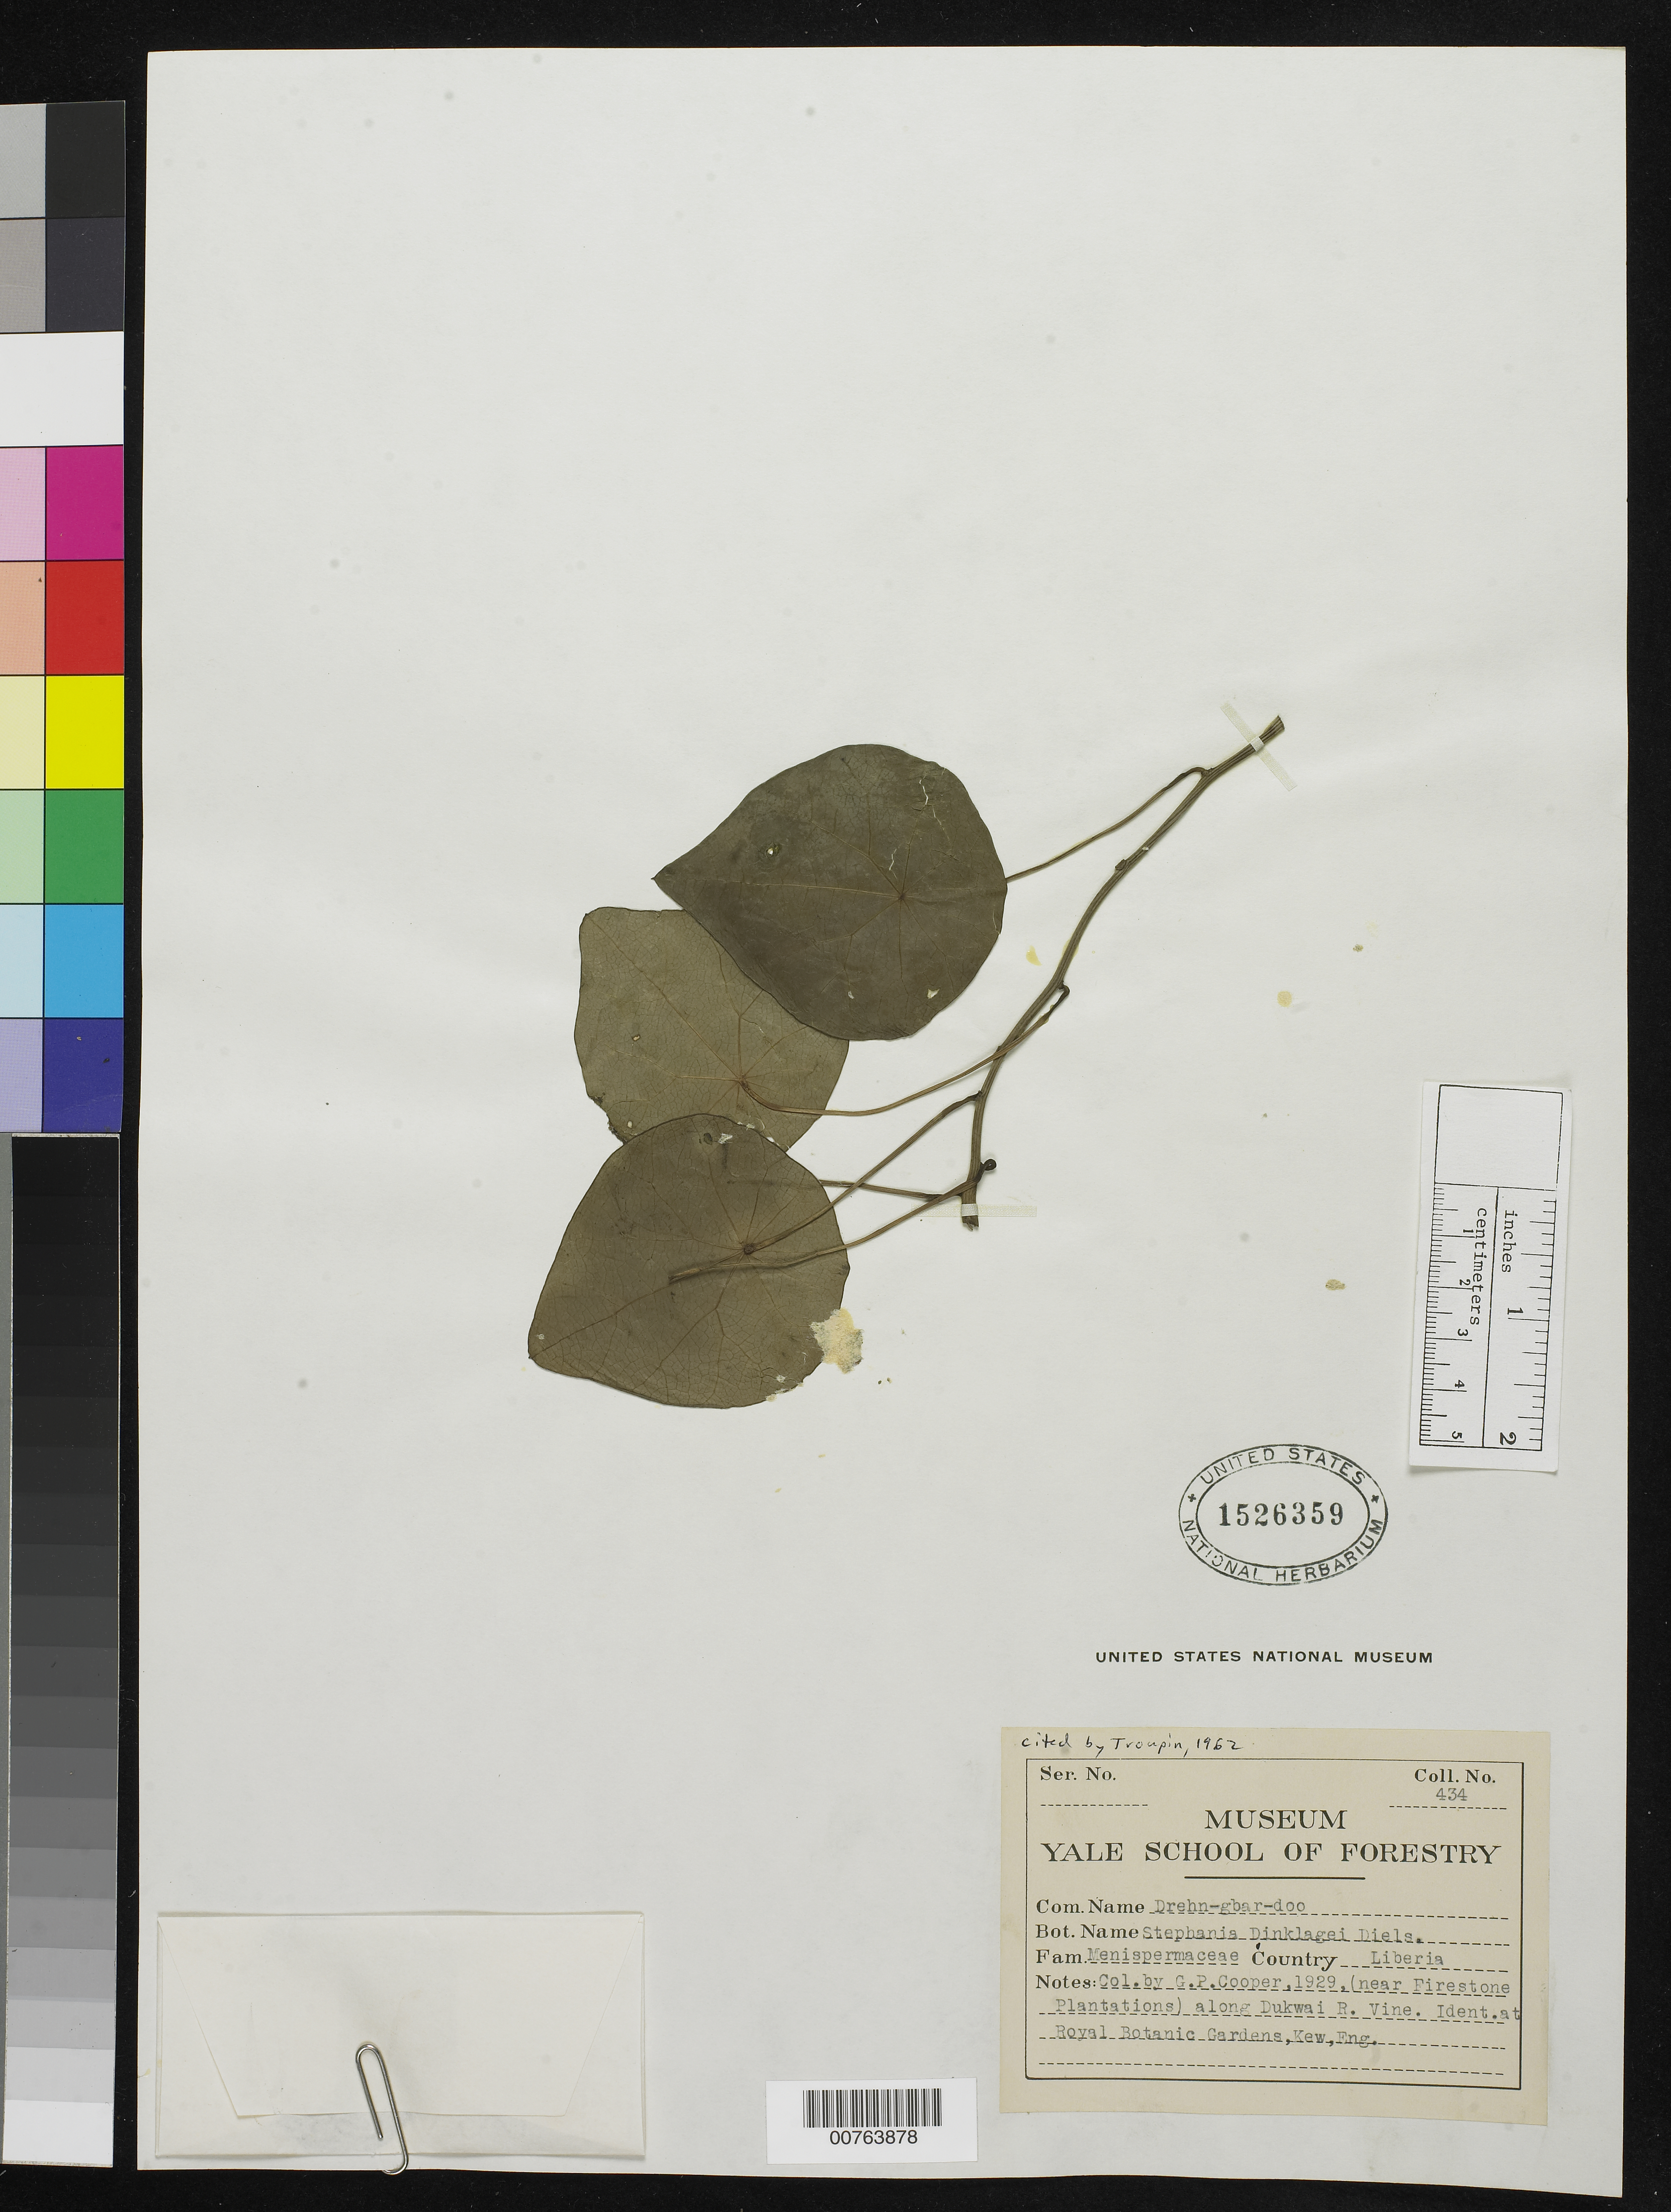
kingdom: Plantae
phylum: Tracheophyta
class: Magnoliopsida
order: Ranunculales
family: Menispermaceae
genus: Stephania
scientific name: Stephania dinklagei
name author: (Engl.) Diels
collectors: G. Cooper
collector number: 434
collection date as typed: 1929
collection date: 1929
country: Liberia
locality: (near Firestone Plantations) along Dukwai River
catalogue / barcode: US 1526359